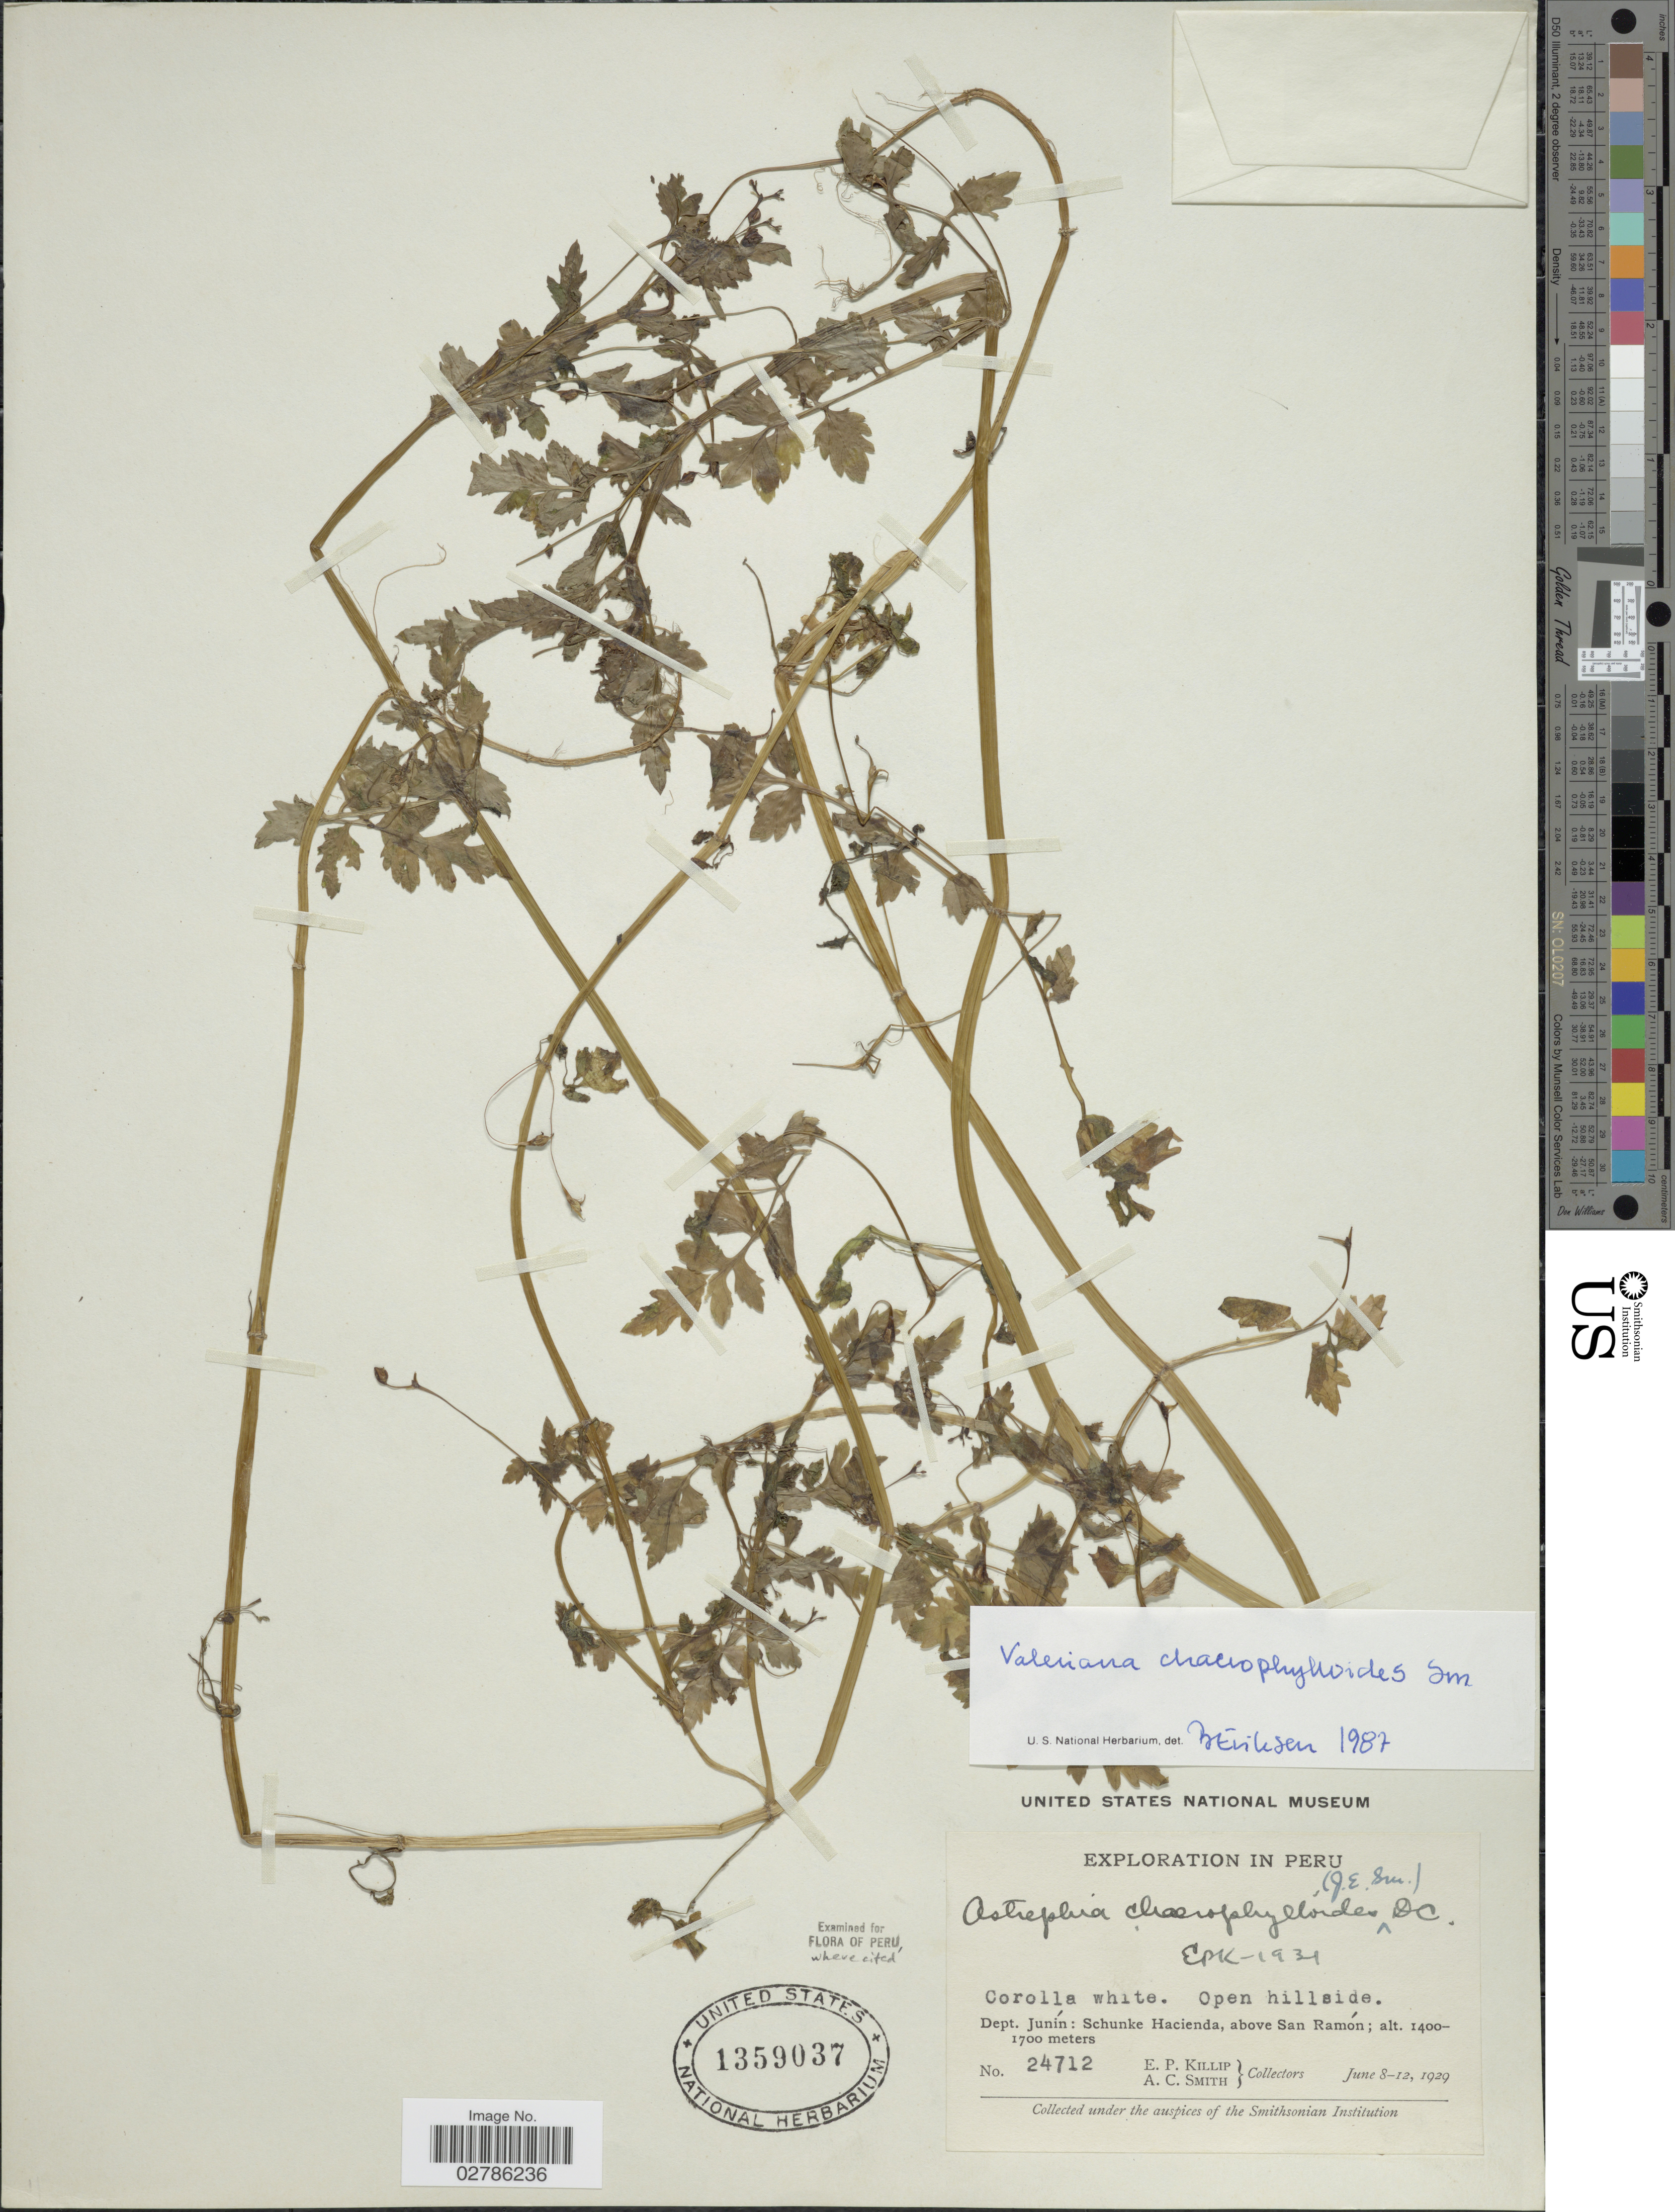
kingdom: Plantae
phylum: Tracheophyta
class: Magnoliopsida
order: Dipsacales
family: Caprifoliaceae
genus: Astrephia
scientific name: Astrephia chaerophylloides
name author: (Sm.) DC.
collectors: E. P. Killip & A. C. Smith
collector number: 24712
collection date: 1929-06-08/1929-06-12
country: Peru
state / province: Junín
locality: Dept. Junín, Schunke Hacienda, above San Ramón.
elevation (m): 1400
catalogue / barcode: US 1359037